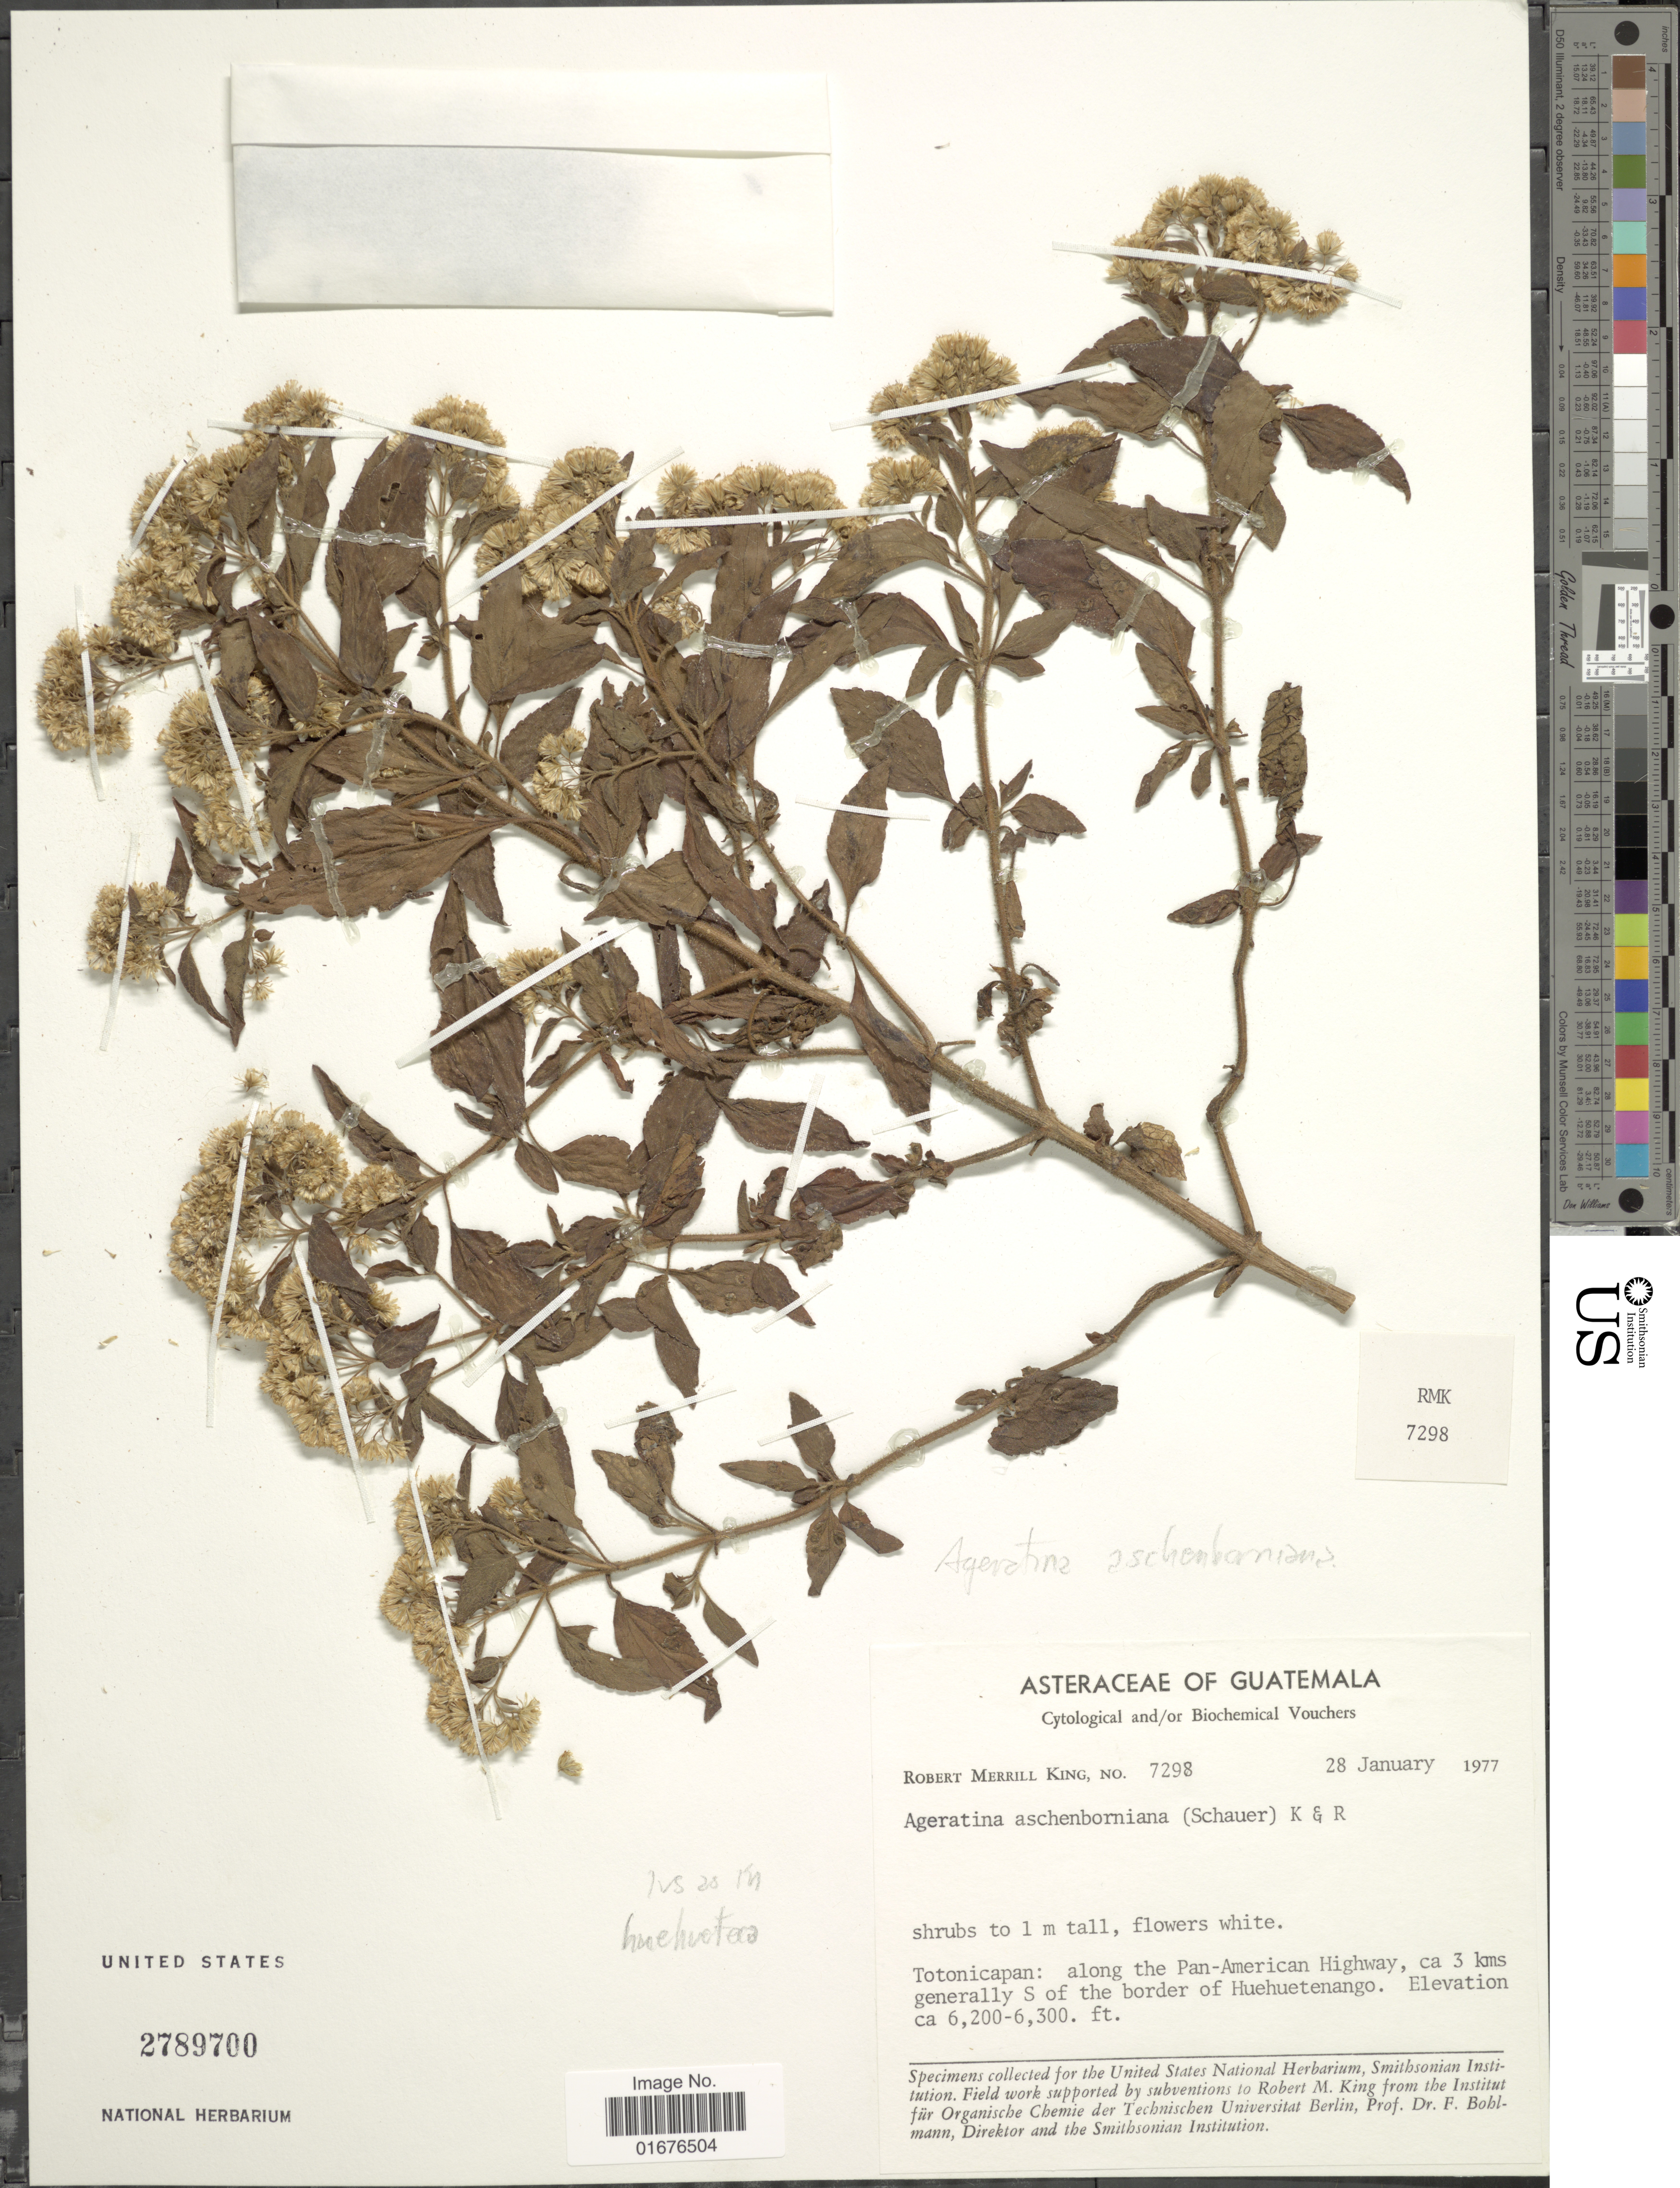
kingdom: Plantae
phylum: Tracheophyta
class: Magnoliopsida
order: Asterales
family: Asteraceae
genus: Ageratina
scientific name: Ageratina pichinchensis var. bustamenta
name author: (DC.) R.M. King & H. Rob.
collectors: R. M. King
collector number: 7298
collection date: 1977-01-28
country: Guatemala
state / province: Huehuetenango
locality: Totonicapan: along Pan-American Highway, ca. 3 kms generally S of the border of Huehuetenango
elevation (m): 1890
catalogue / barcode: US 2789700